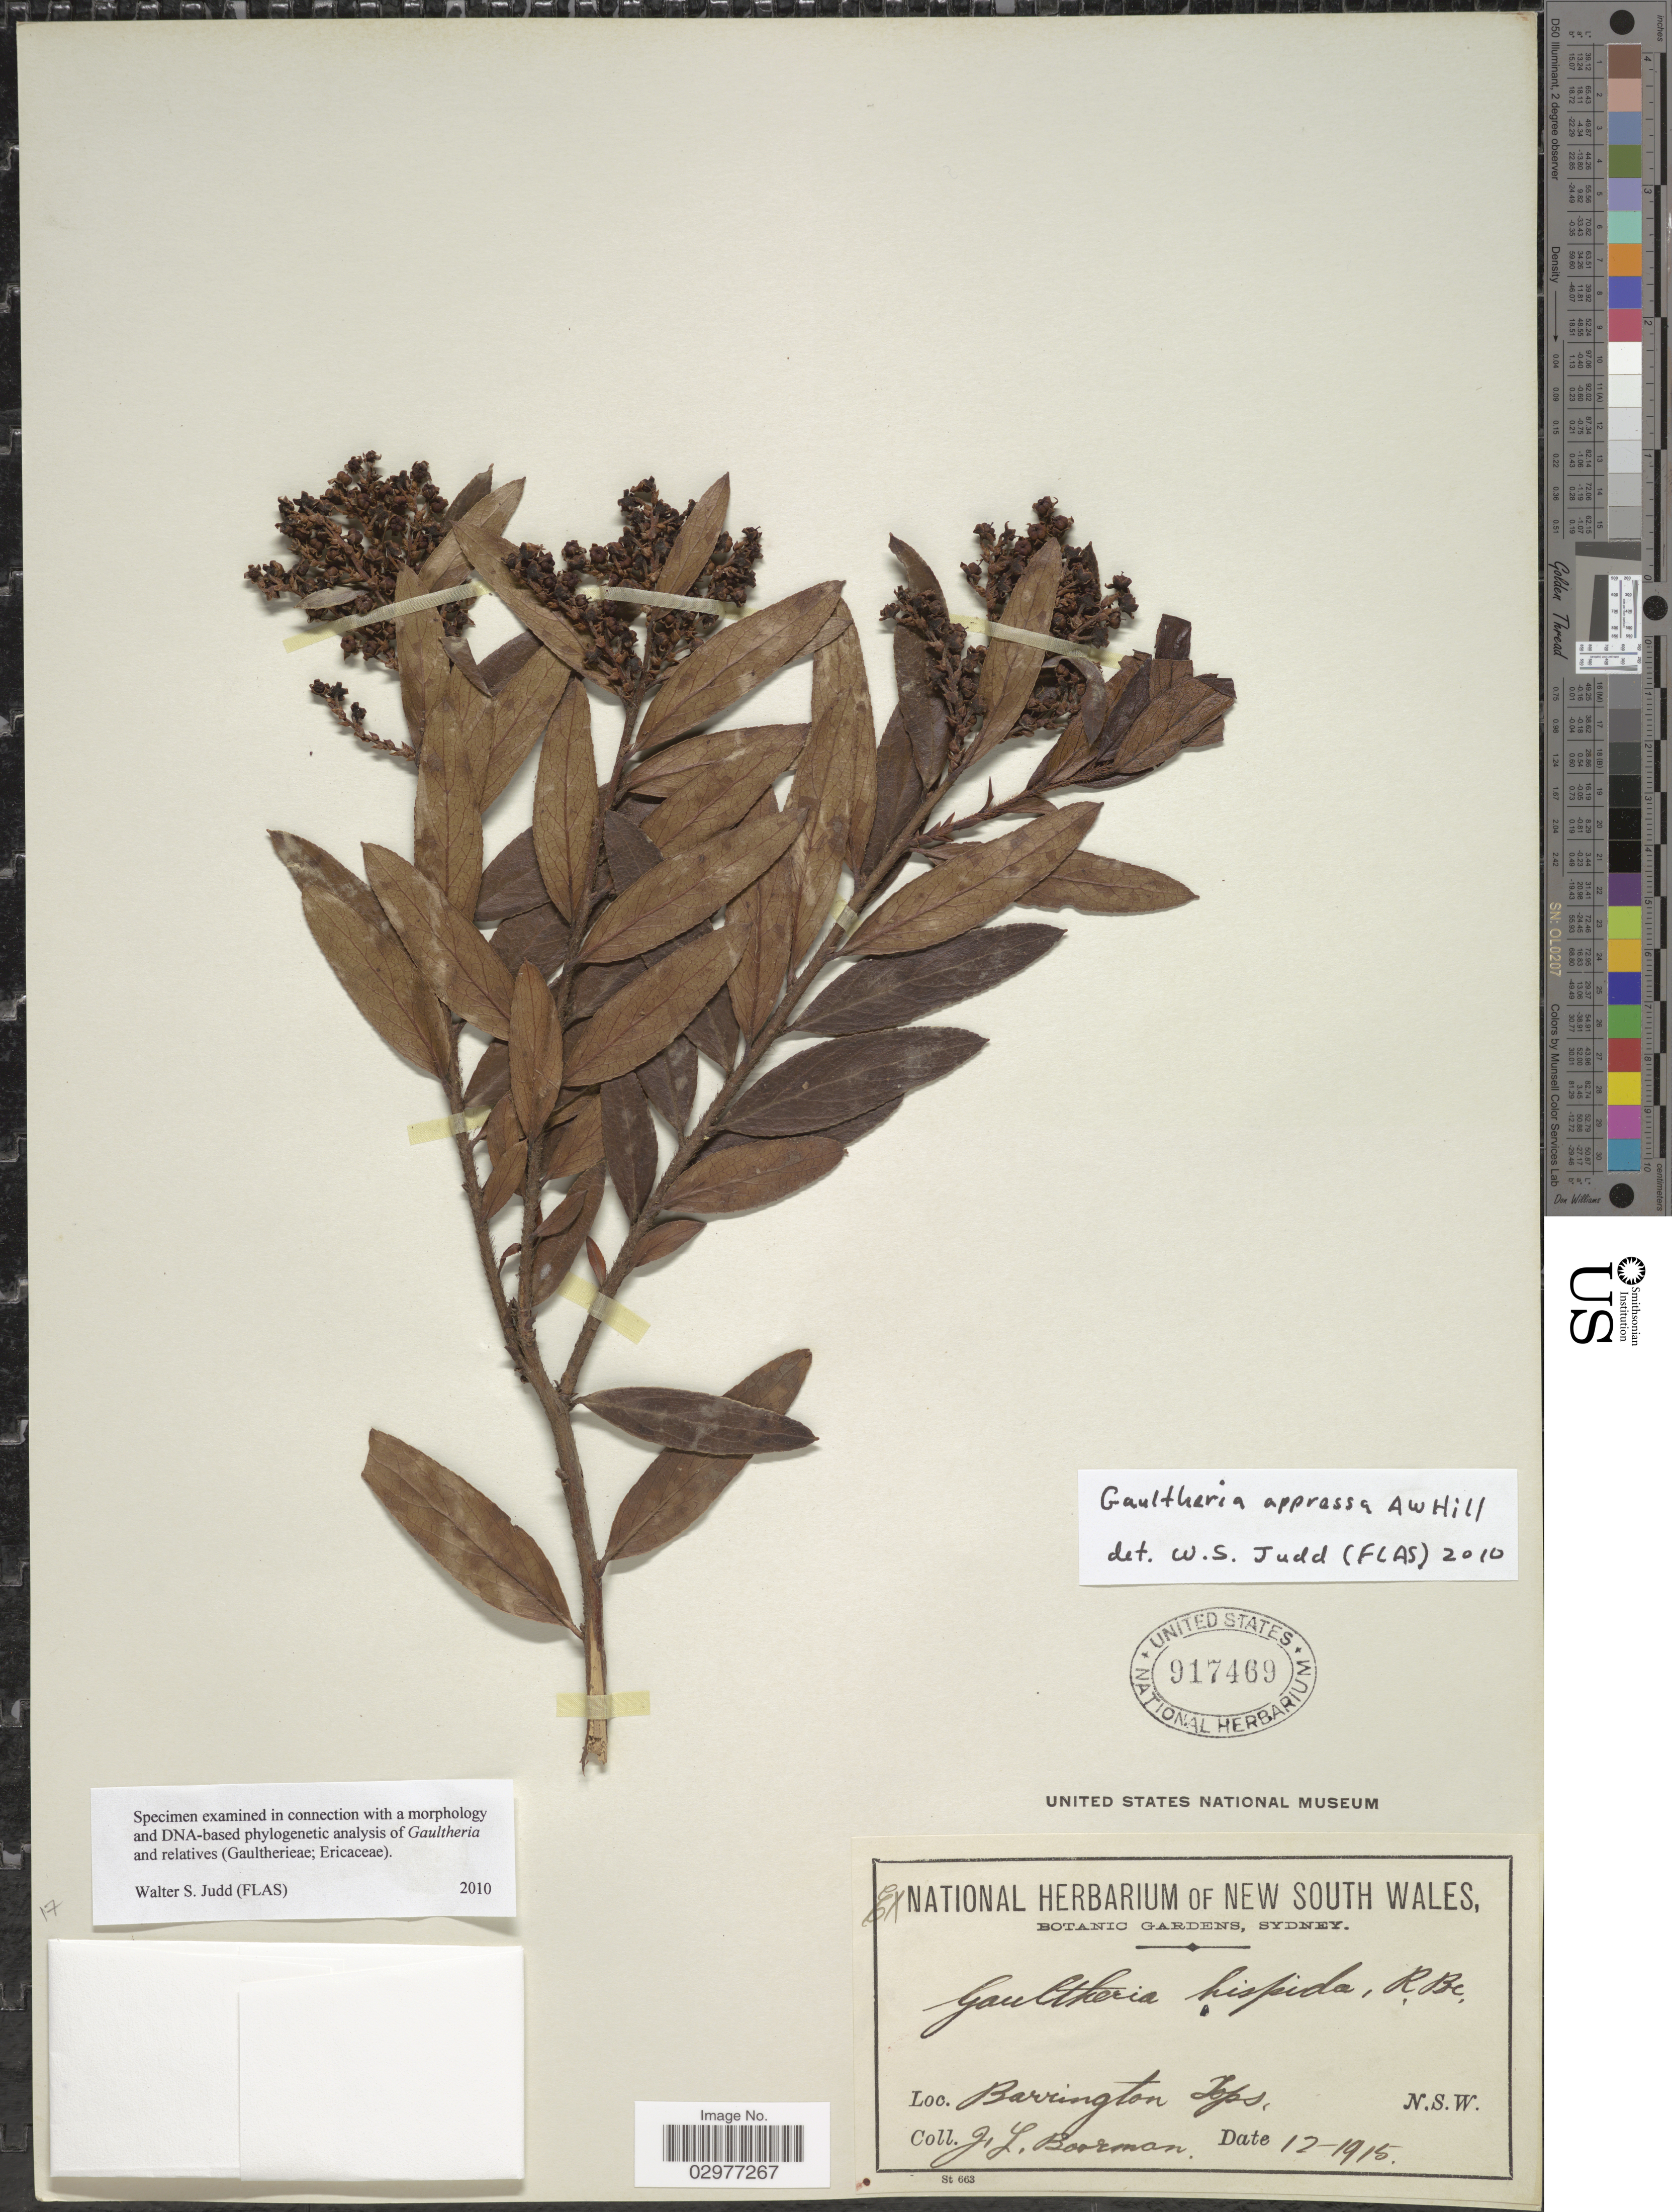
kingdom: Plantae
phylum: Tracheophyta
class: Magnoliopsida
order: Ericales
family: Ericaceae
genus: Gaultheria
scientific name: Gaultheria appressa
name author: A.W. Hill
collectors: J. Boorman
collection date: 1915-12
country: Australia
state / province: New South Wales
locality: Barrington Tops.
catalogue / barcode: US 917469